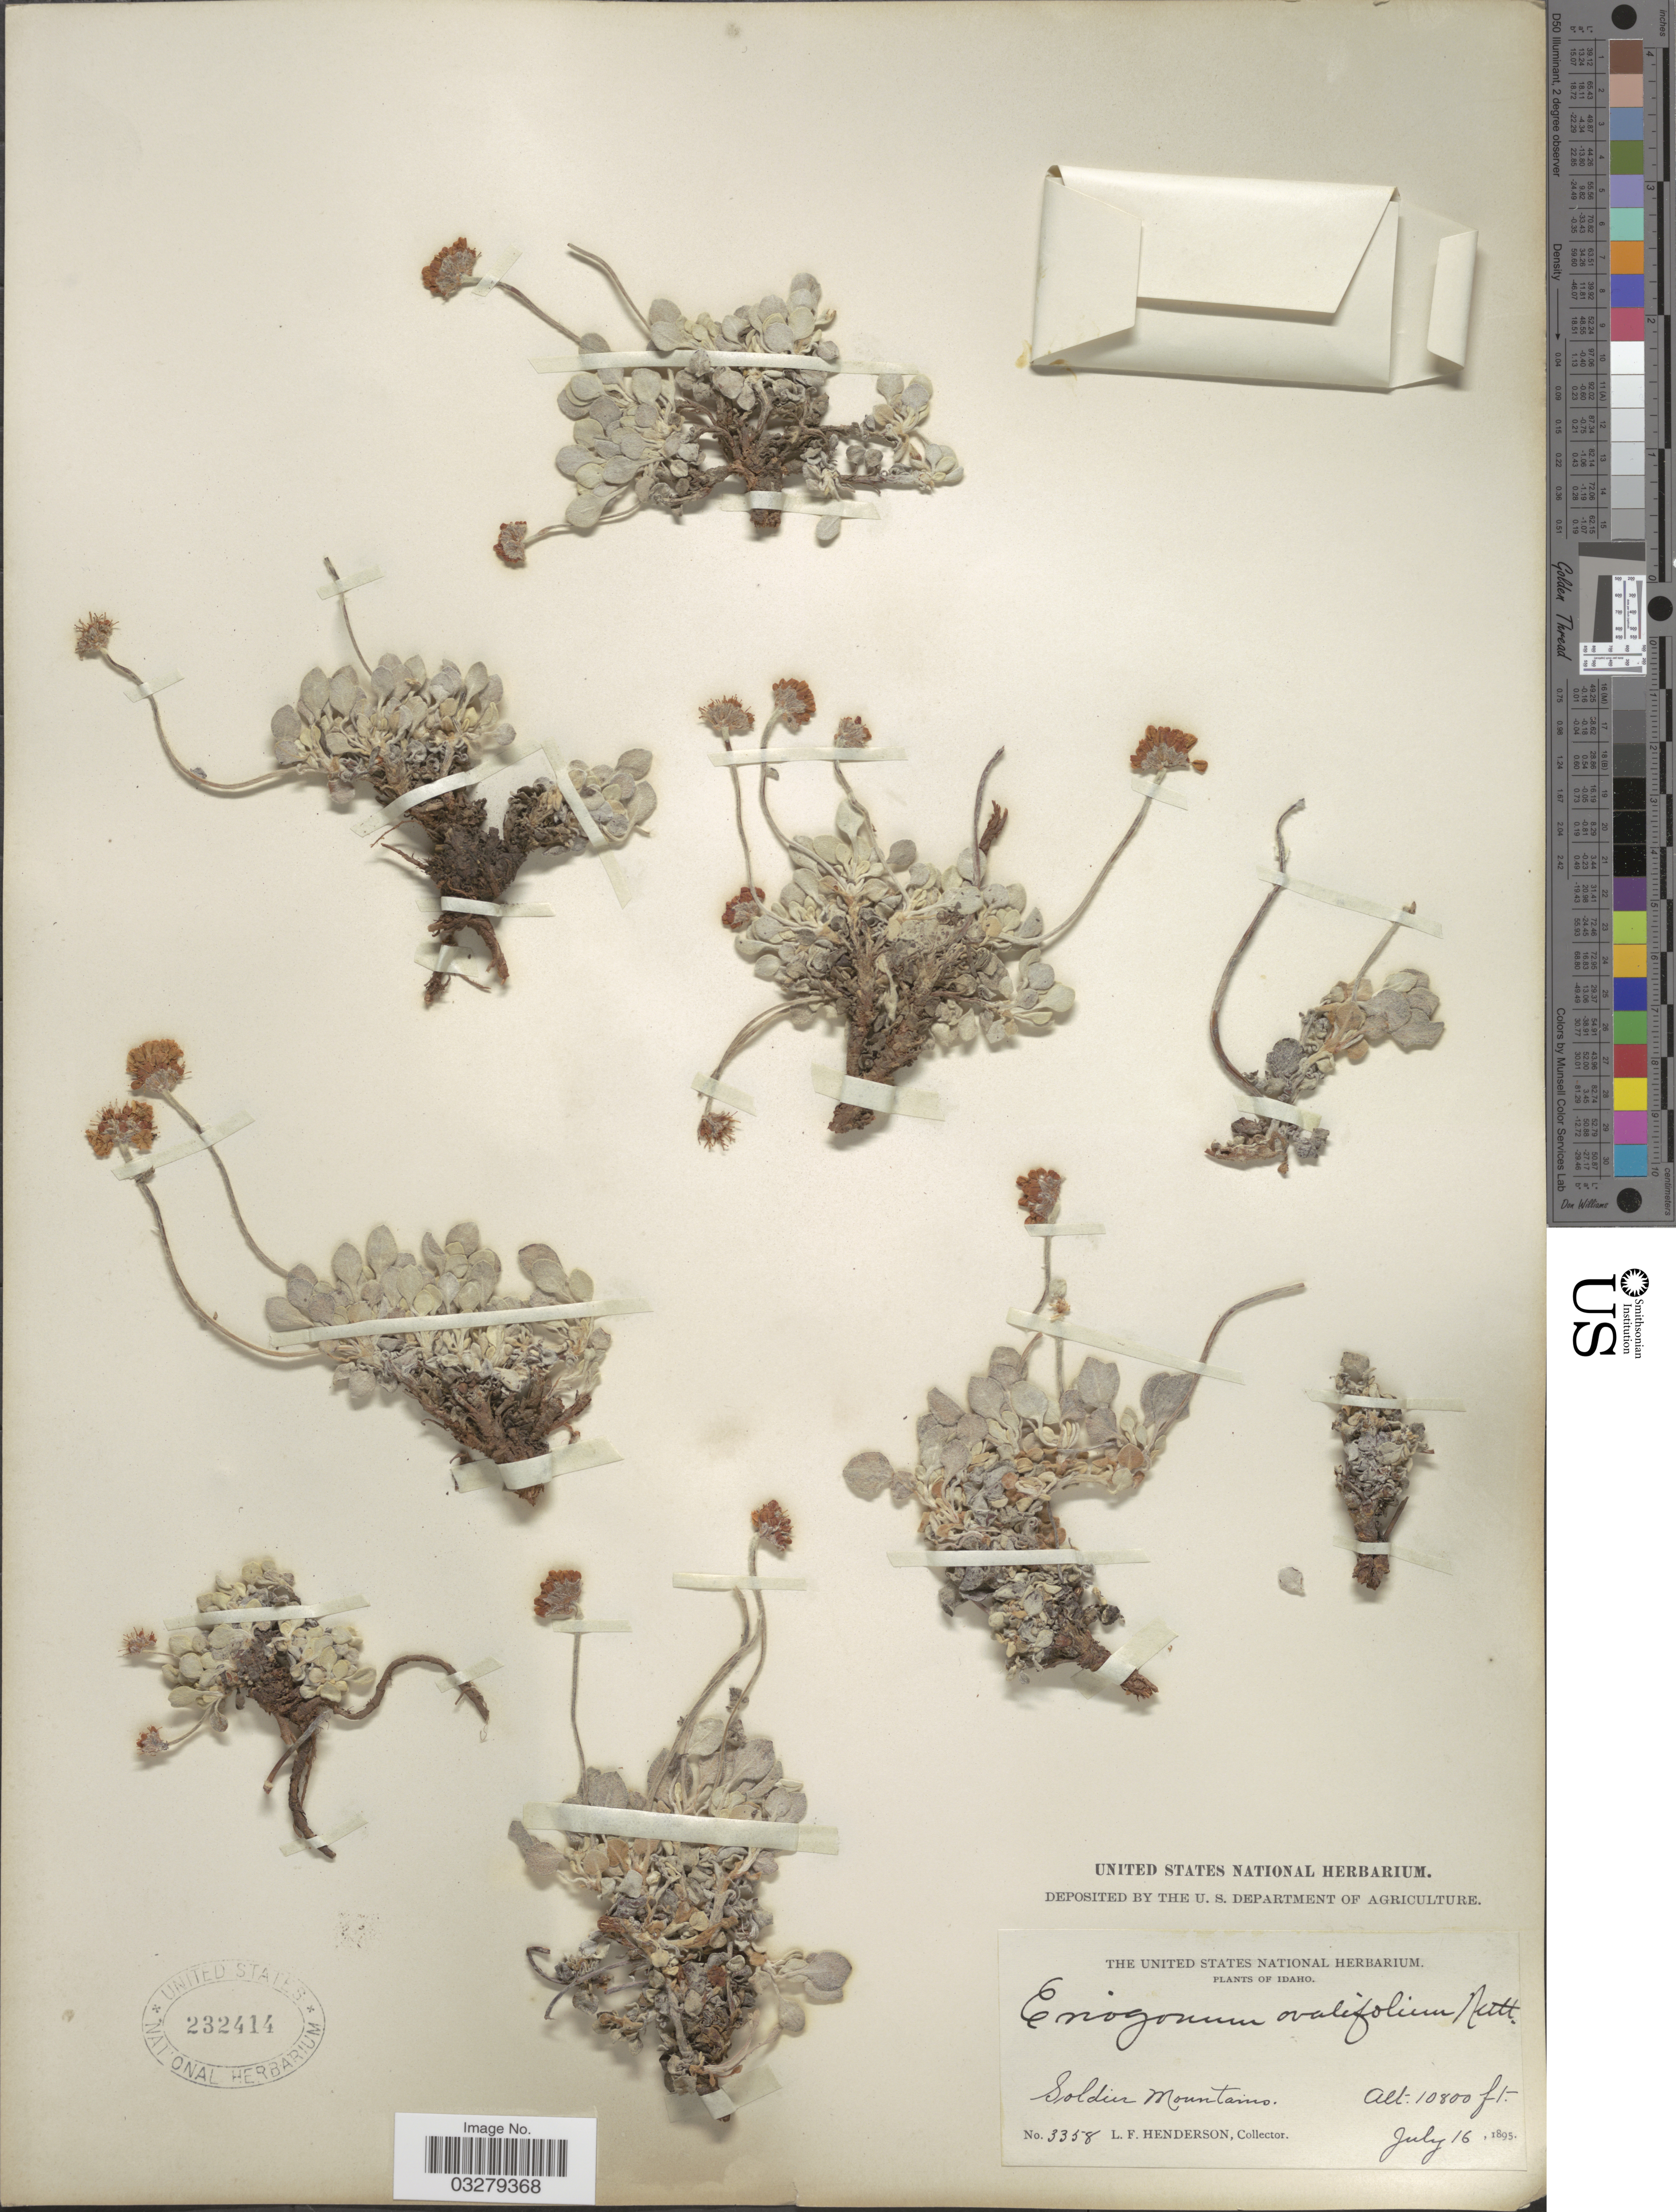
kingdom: Plantae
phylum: Tracheophyta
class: Magnoliopsida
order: Caryophyllales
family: Polygonaceae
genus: Eriogonum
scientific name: Eriogonum ovalifolium var. depressum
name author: Blank.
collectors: L. Henderson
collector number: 3358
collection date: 1895-07-16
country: United States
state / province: Idaho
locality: Soldier Mountains.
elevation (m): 3292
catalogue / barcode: US 232414